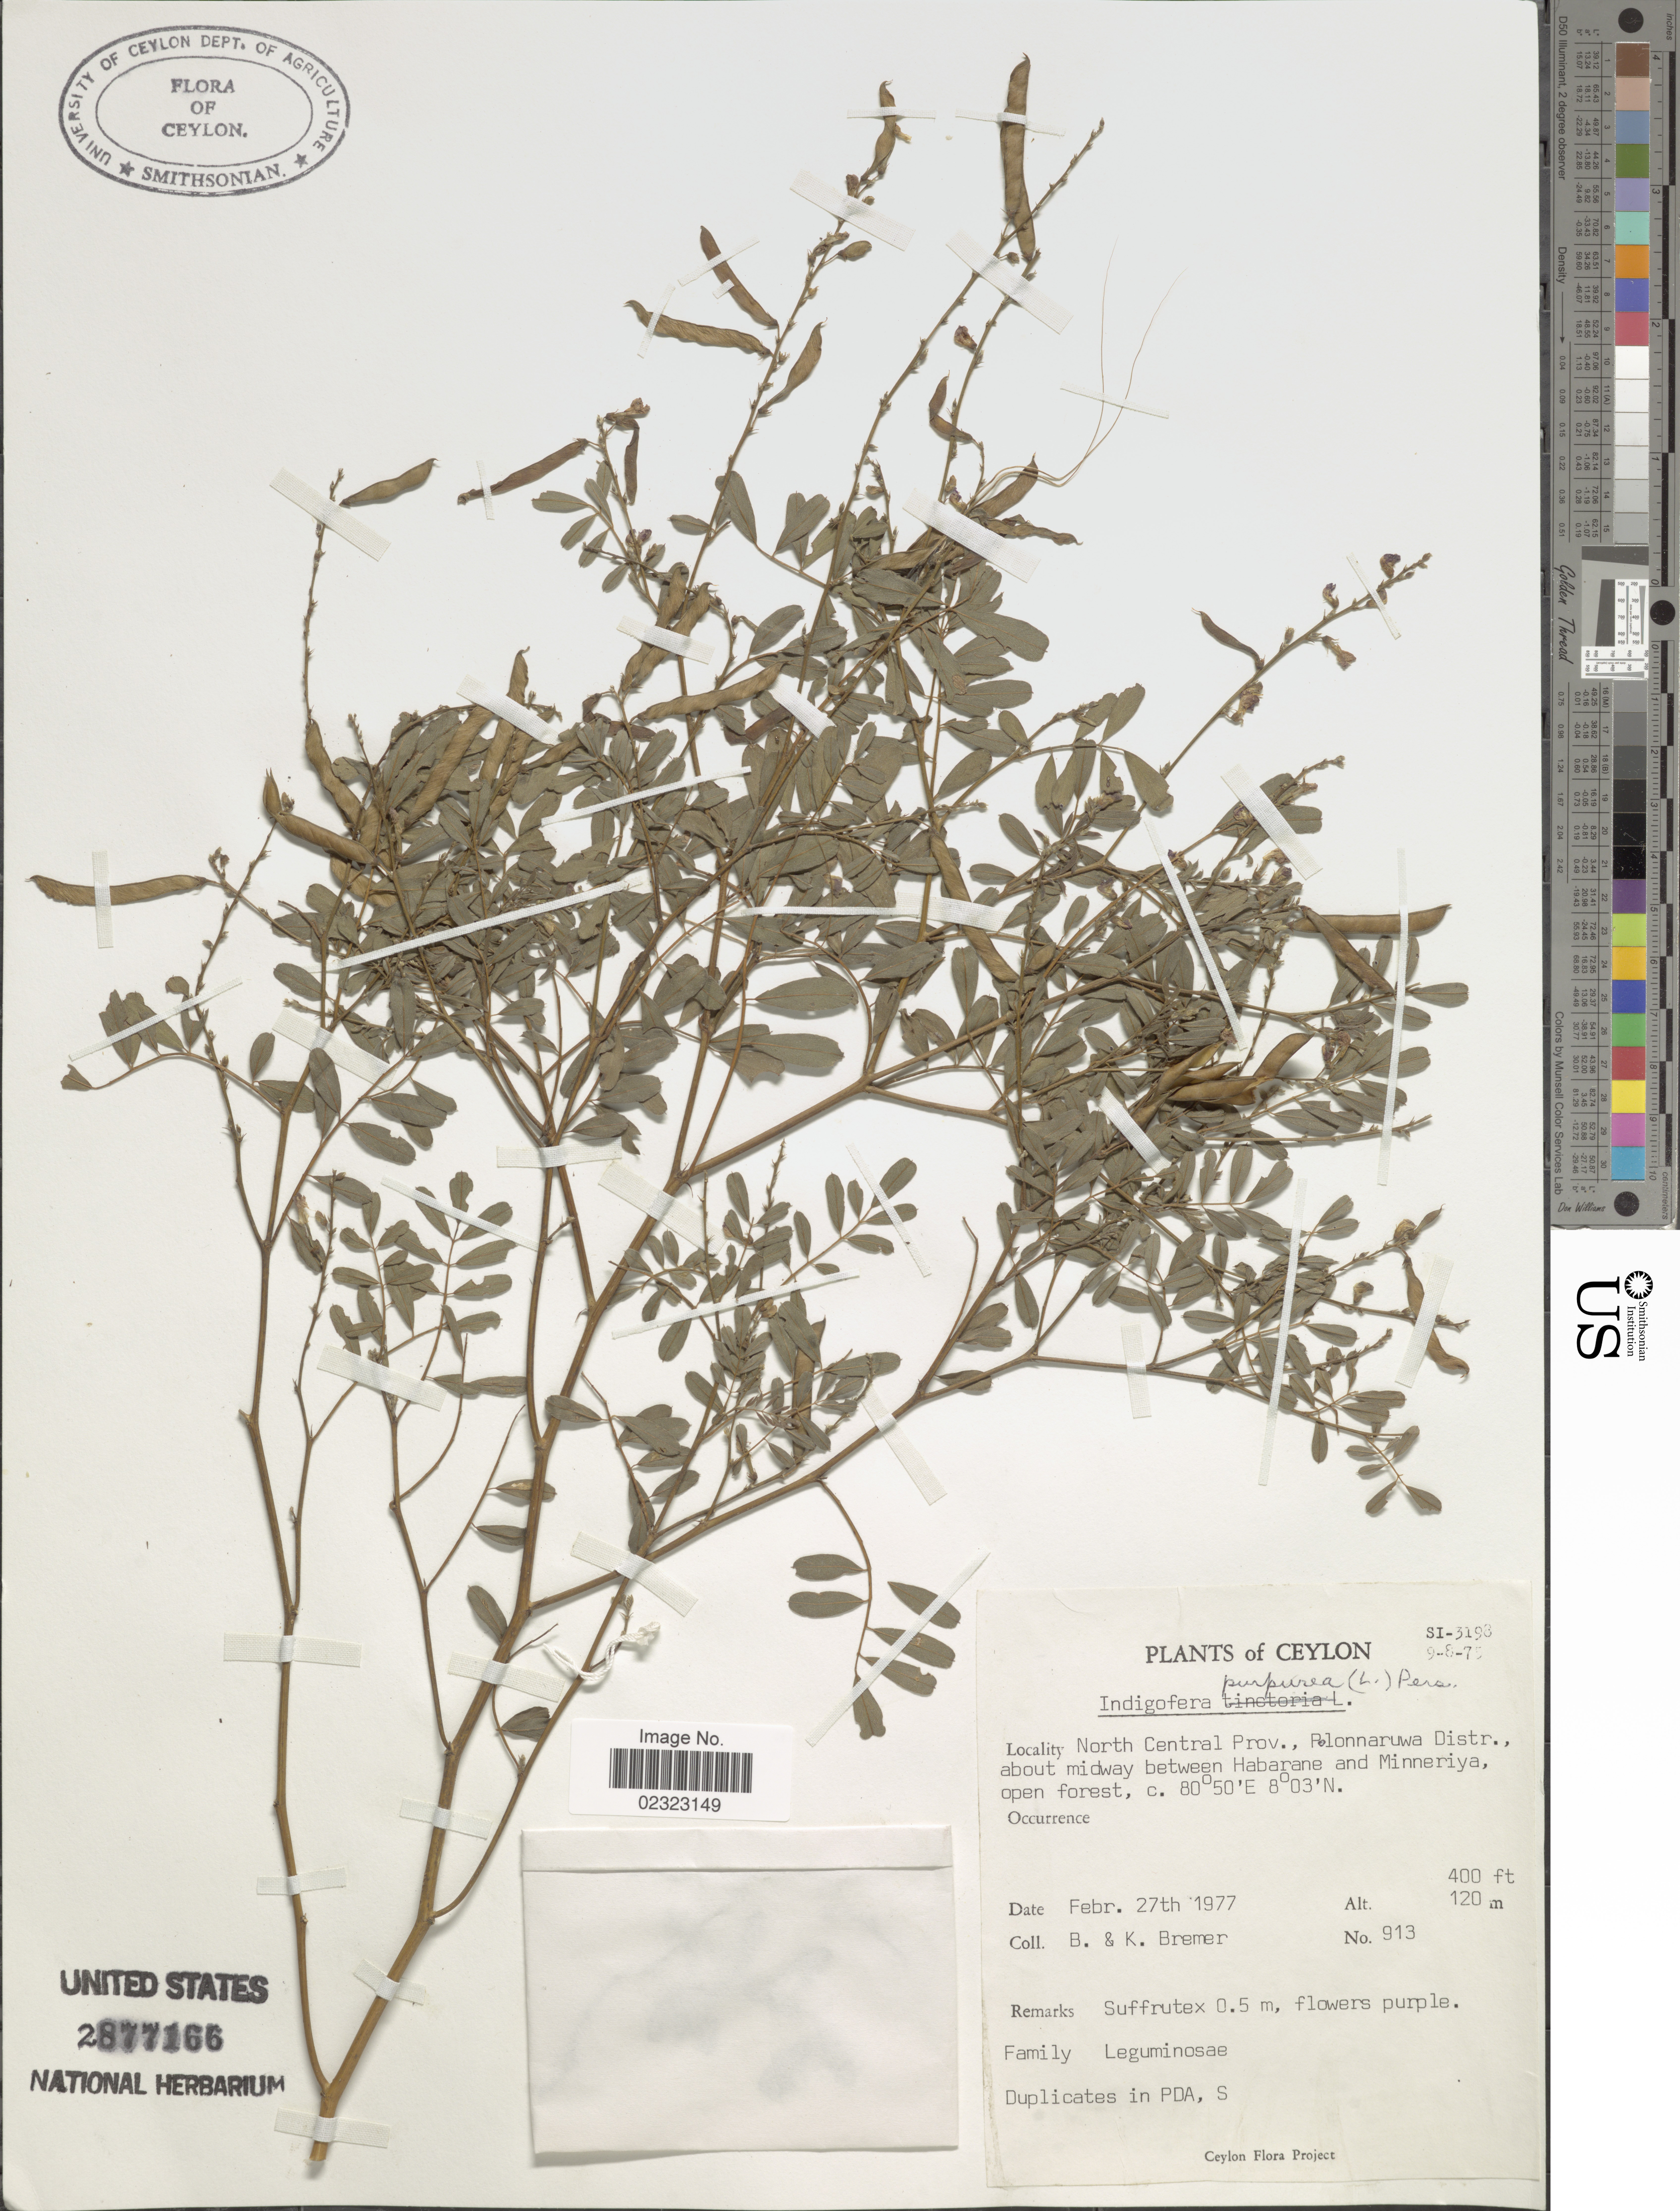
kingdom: Plantae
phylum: Tracheophyta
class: Magnoliopsida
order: Fabales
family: Fabaceae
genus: Tephrosia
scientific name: Tephrosia purpurea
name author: (L.) Pers.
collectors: B. Bremer & K. Bremer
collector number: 913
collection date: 1977-02-27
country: Sri Lanka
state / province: North Central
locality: Ceylon. Alonnaruwa Distr., about midway between Habarane and Minneriya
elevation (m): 122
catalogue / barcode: US 2877166